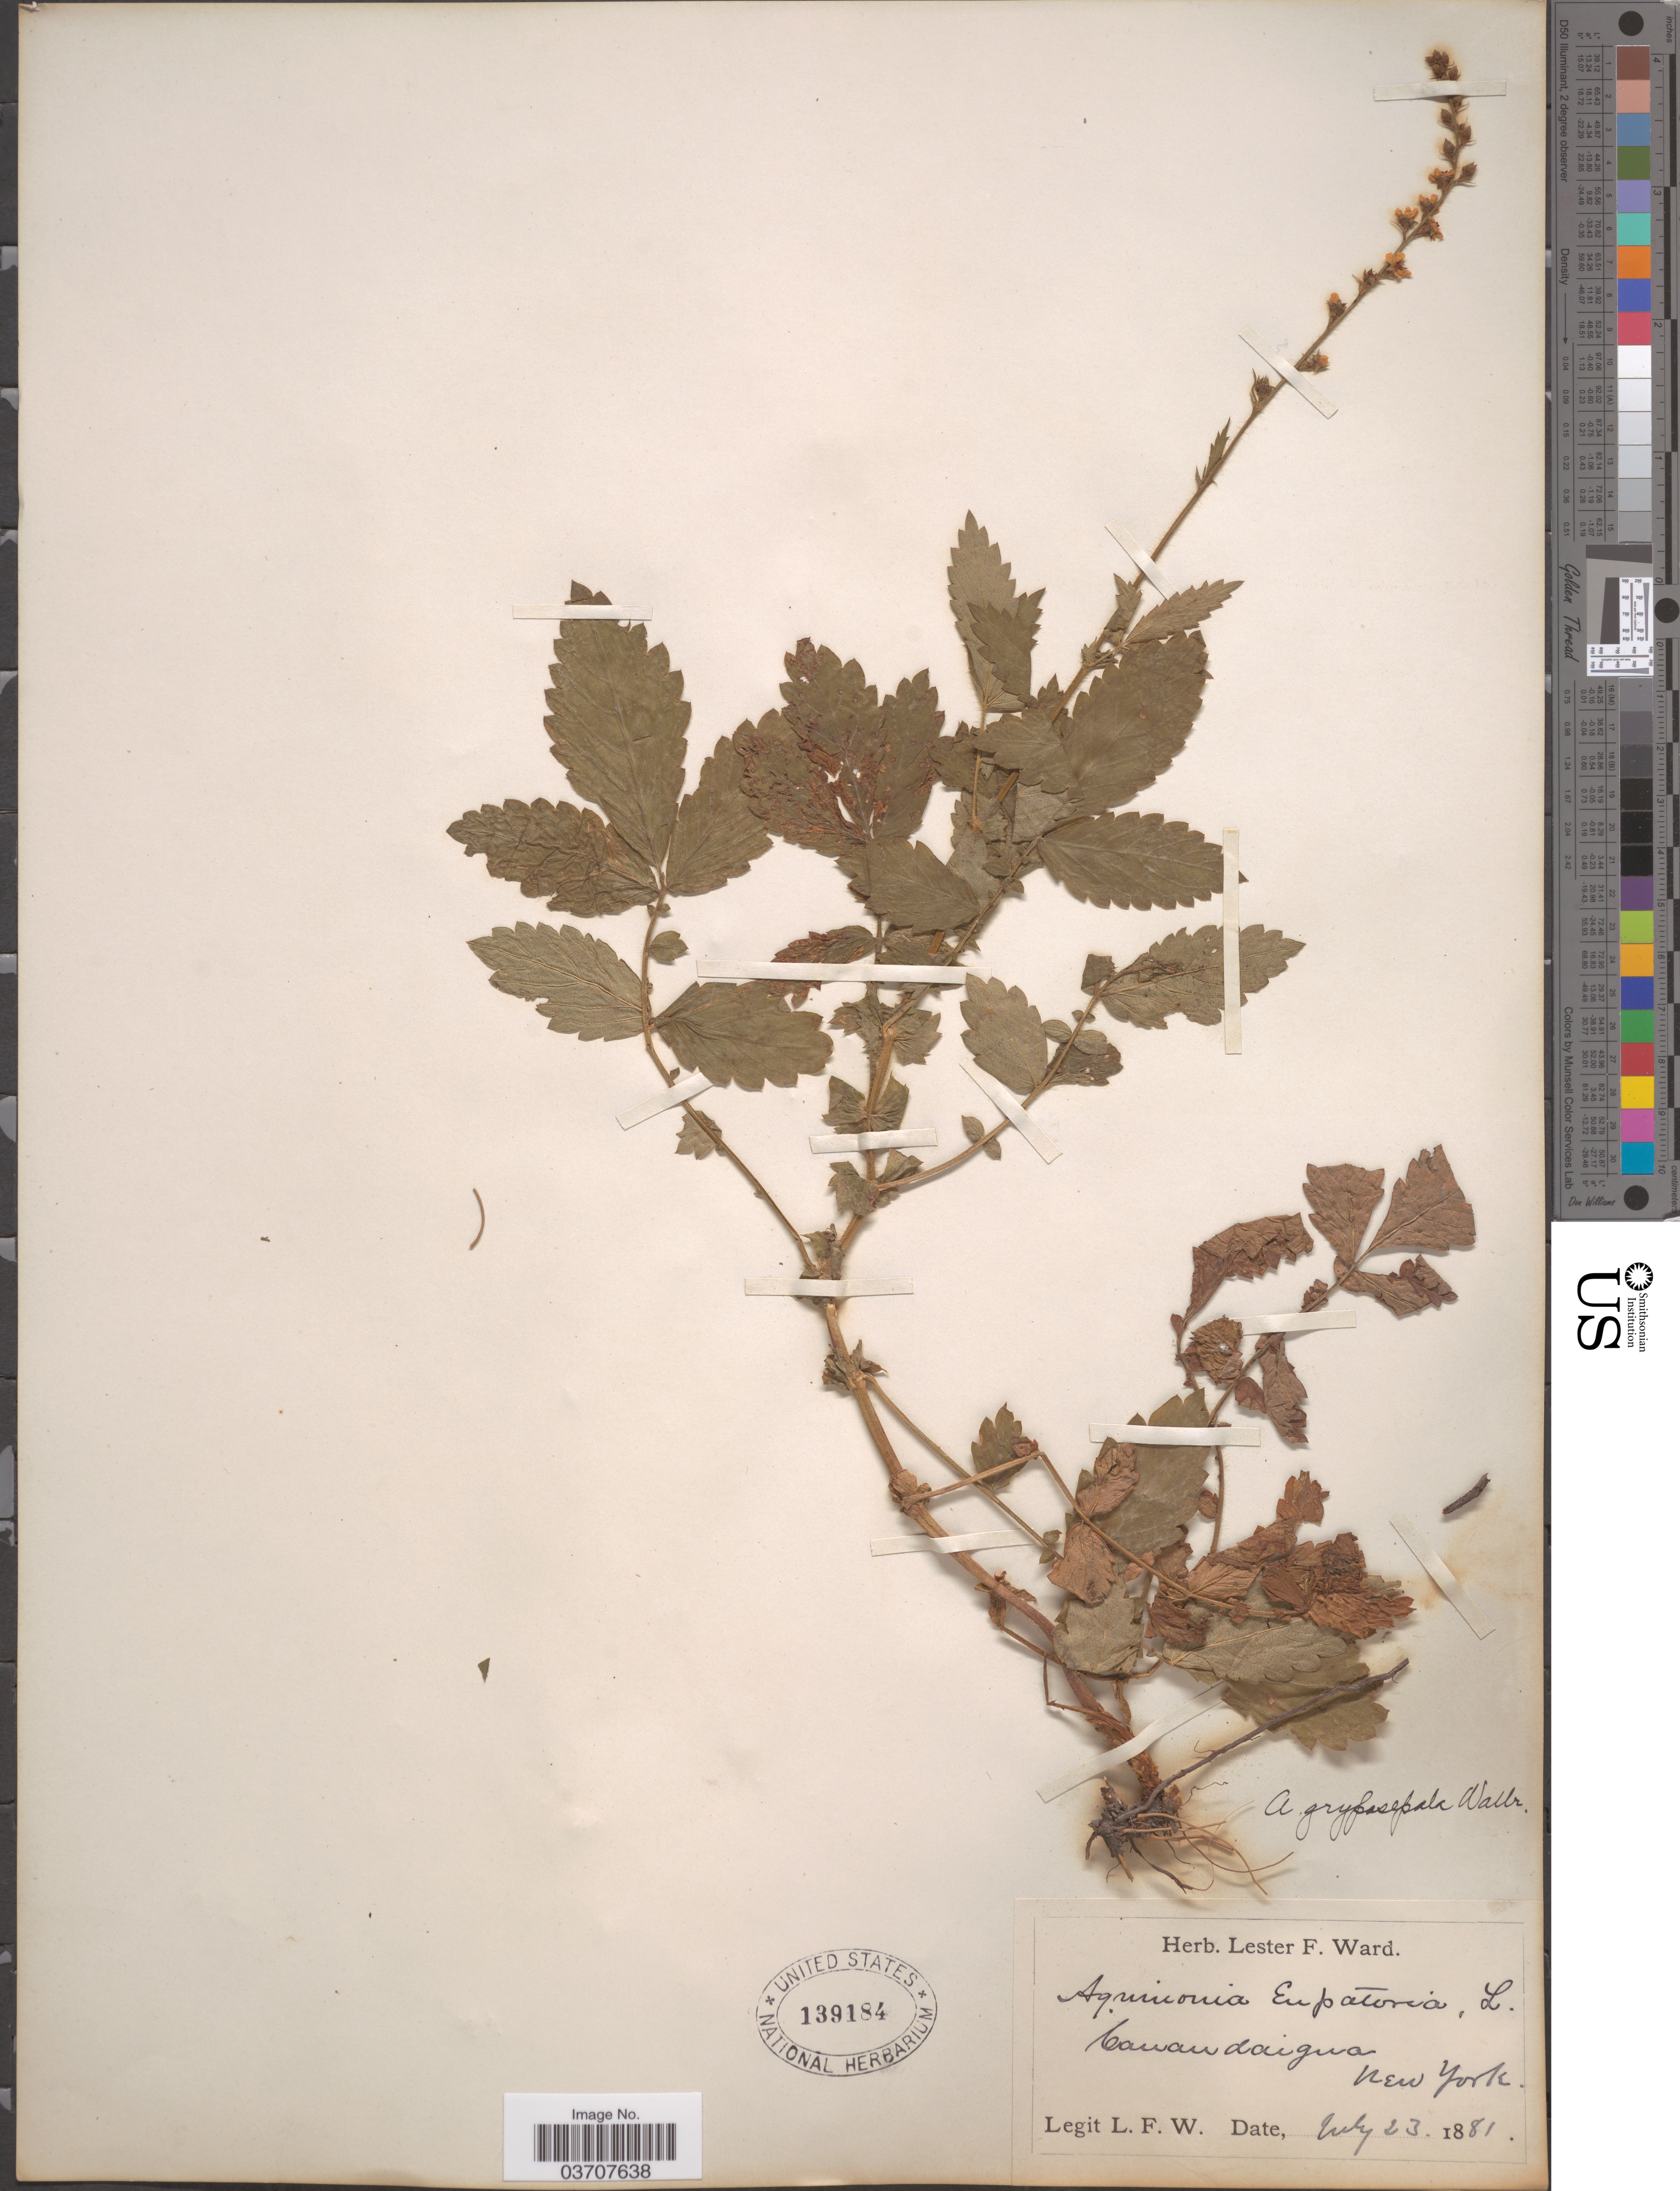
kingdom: Plantae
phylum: Tracheophyta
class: Magnoliopsida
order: Rosales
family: Rosaceae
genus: Agrimonia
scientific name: Agrimonia gryposepala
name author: Wallr.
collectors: L. F. Ward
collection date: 1881-07-23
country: United States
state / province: New York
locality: Canandaigua.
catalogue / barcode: US 139184